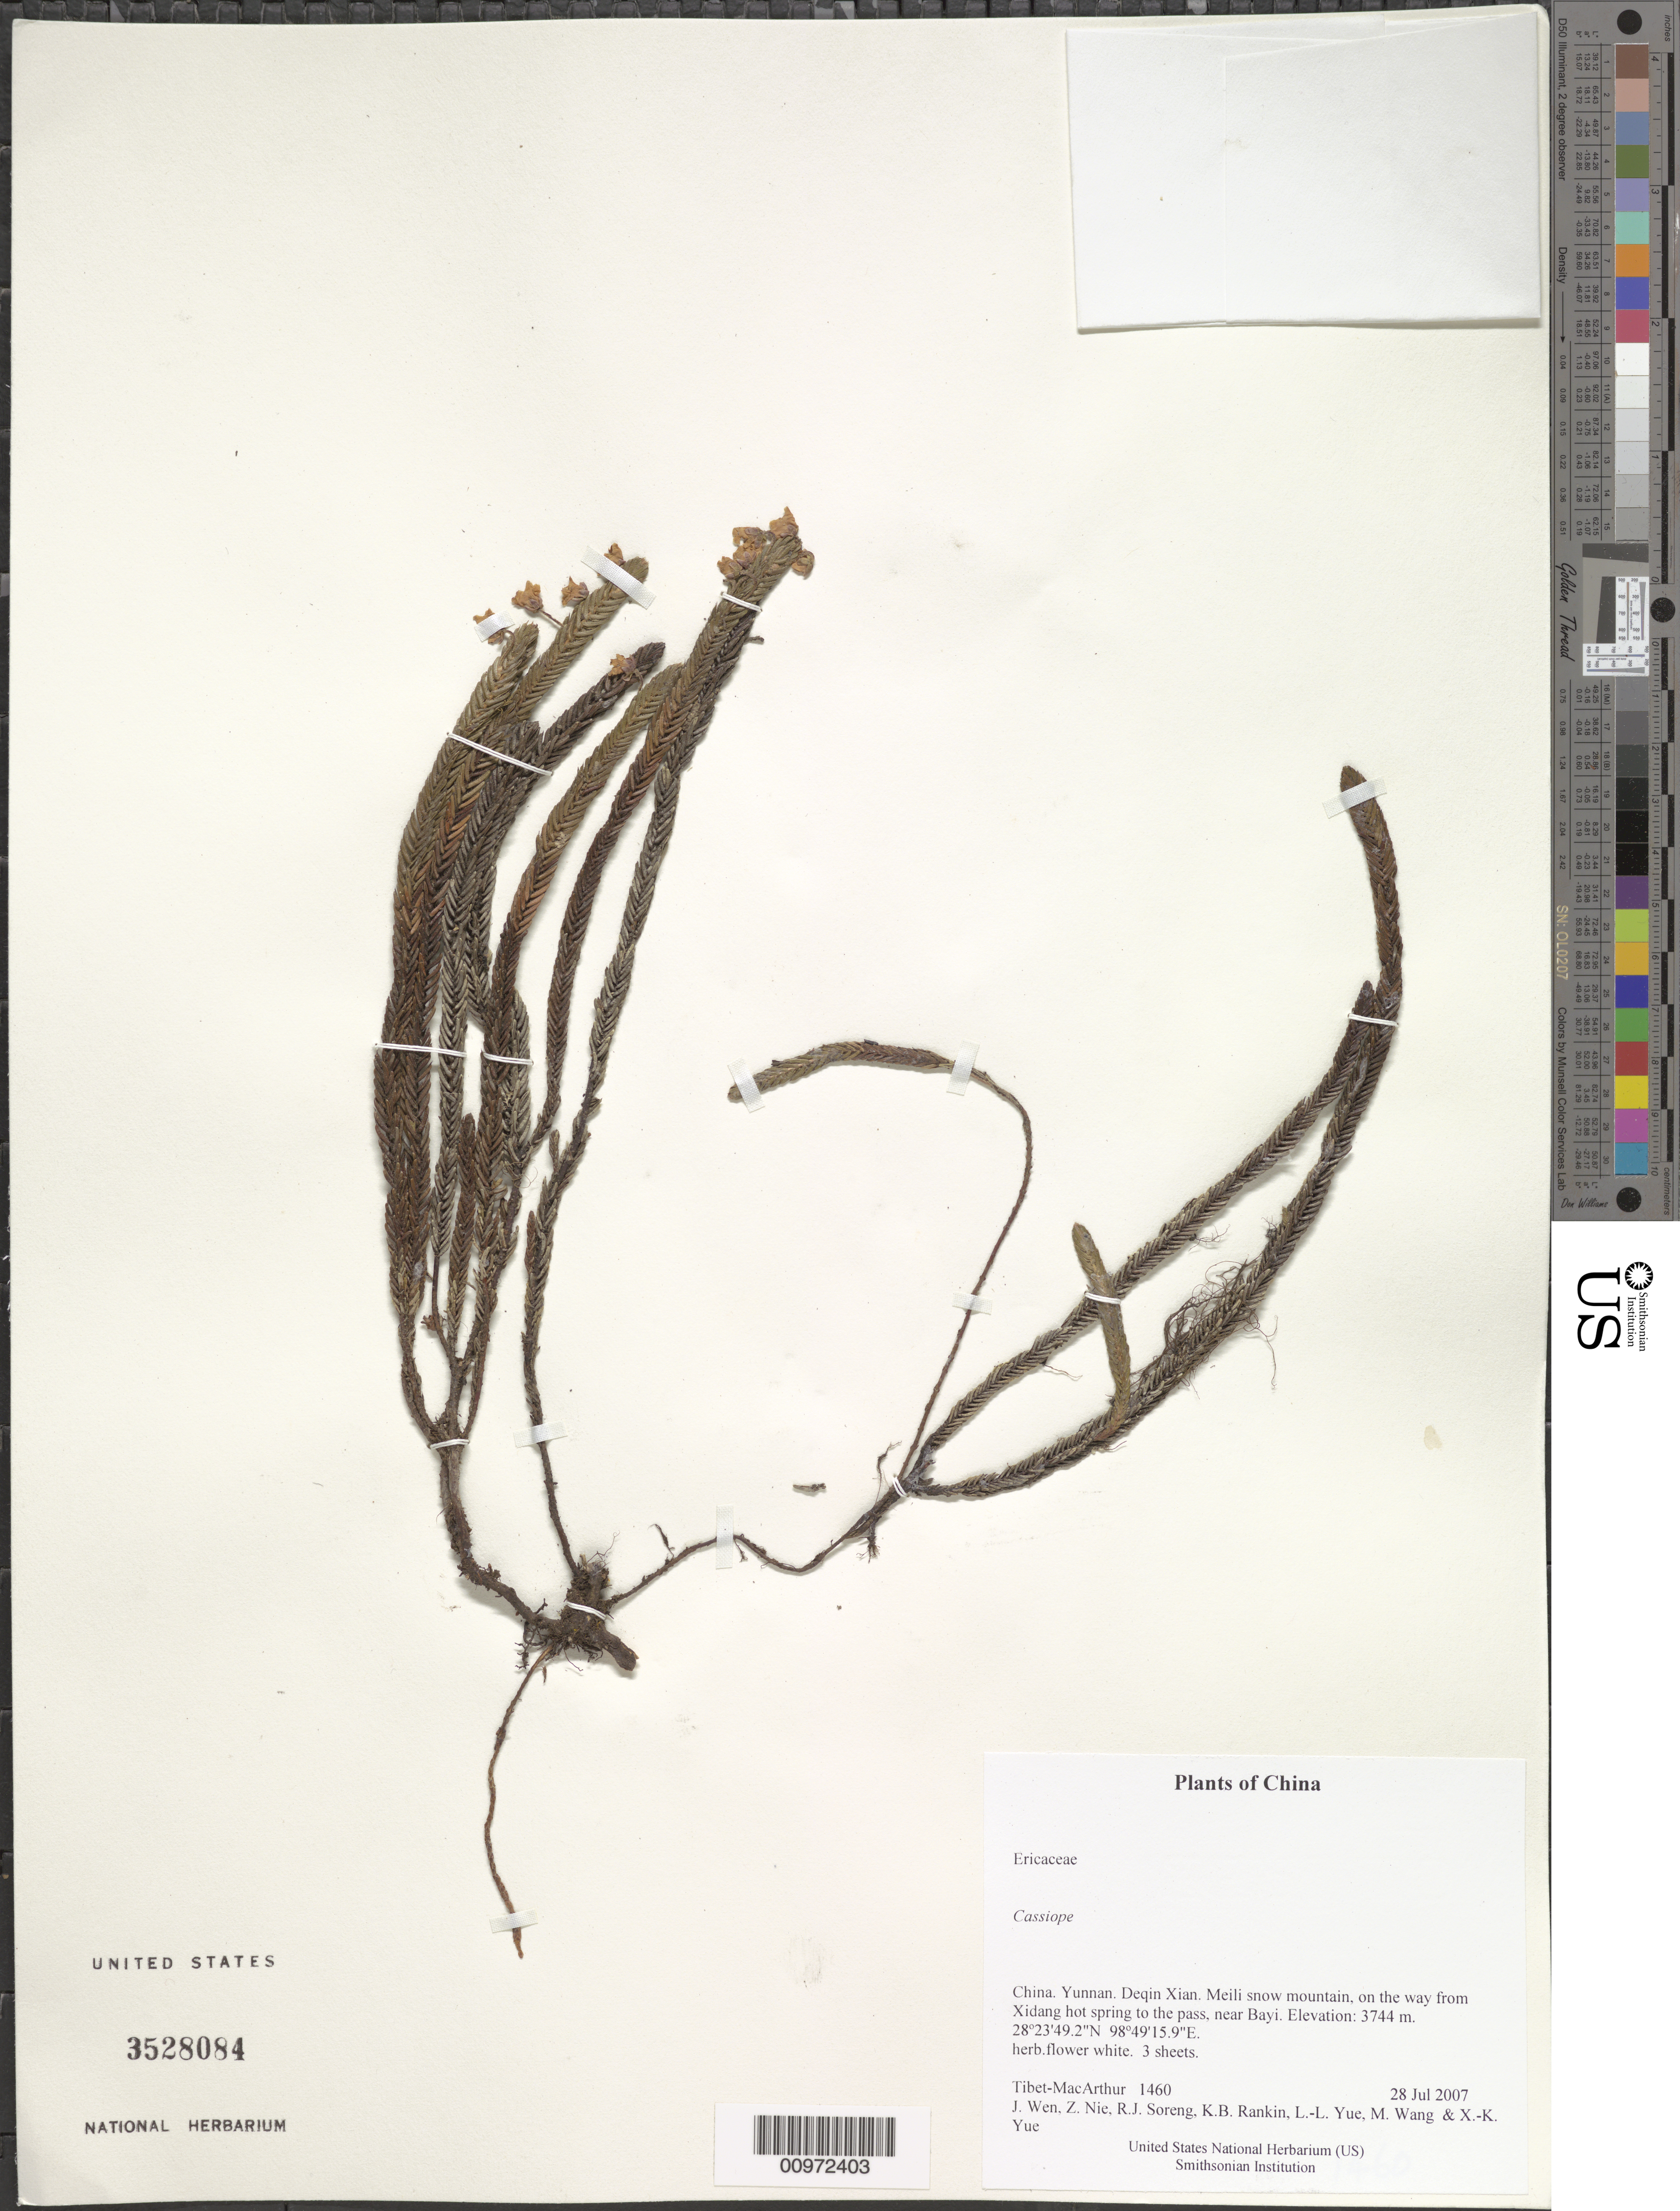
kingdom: Plantae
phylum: Tracheophyta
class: Magnoliopsida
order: Ericales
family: Ericaceae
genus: Cassiope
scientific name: Cassiope sp.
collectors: Tibet-MacArthur, J. Wen, Z. Nie, R. J. Soreng, K. Rankin, L. Yue, M. Wang & X. Yue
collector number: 1460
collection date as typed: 28 Jul 2007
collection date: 2007-07-28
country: China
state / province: Yunnan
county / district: Deqin Xian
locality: Meili snow mountain, on the way from Xidang hot spring to the pass, near Bayi.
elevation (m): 3744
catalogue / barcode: US 3528084